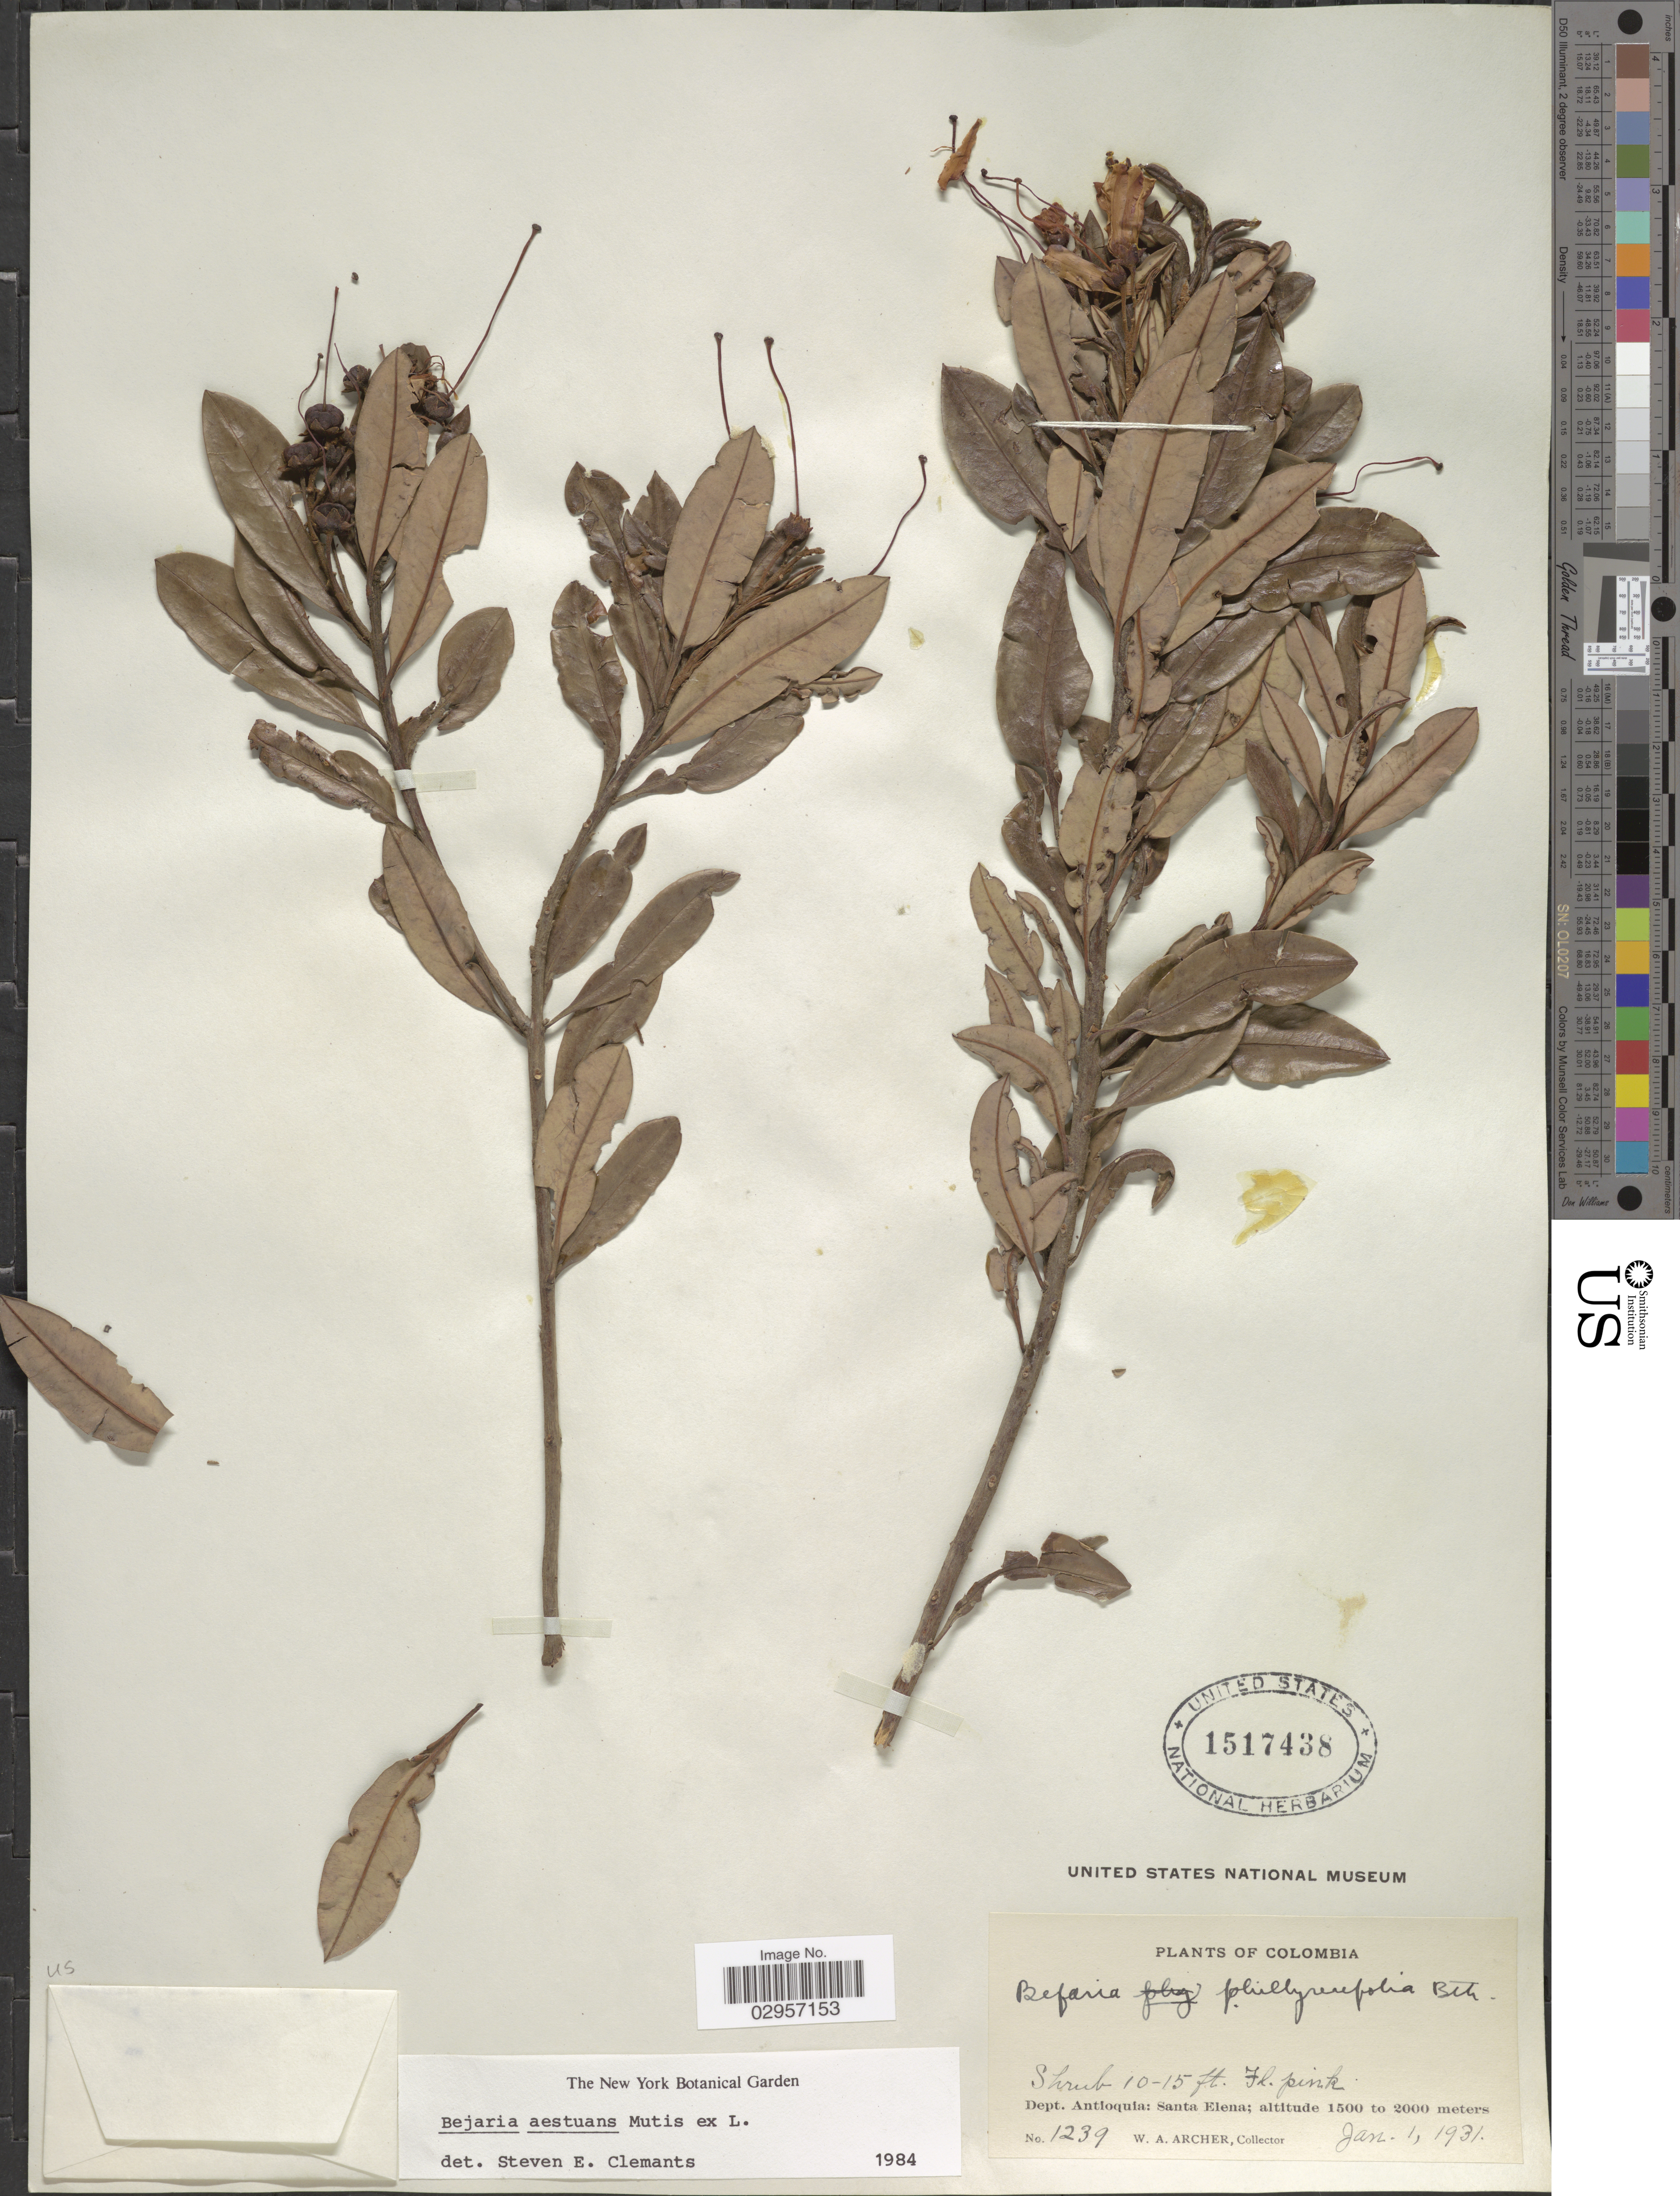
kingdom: Plantae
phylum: Tracheophyta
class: Magnoliopsida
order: Ericales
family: Ericaceae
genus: Befaria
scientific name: Befaria aestuans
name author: Mutis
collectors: W. Archer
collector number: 1239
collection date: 1931-01-01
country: Colombia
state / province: Antioquia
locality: Dept. Antioquia: Santa Elena.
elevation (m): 1500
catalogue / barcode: US 1517438